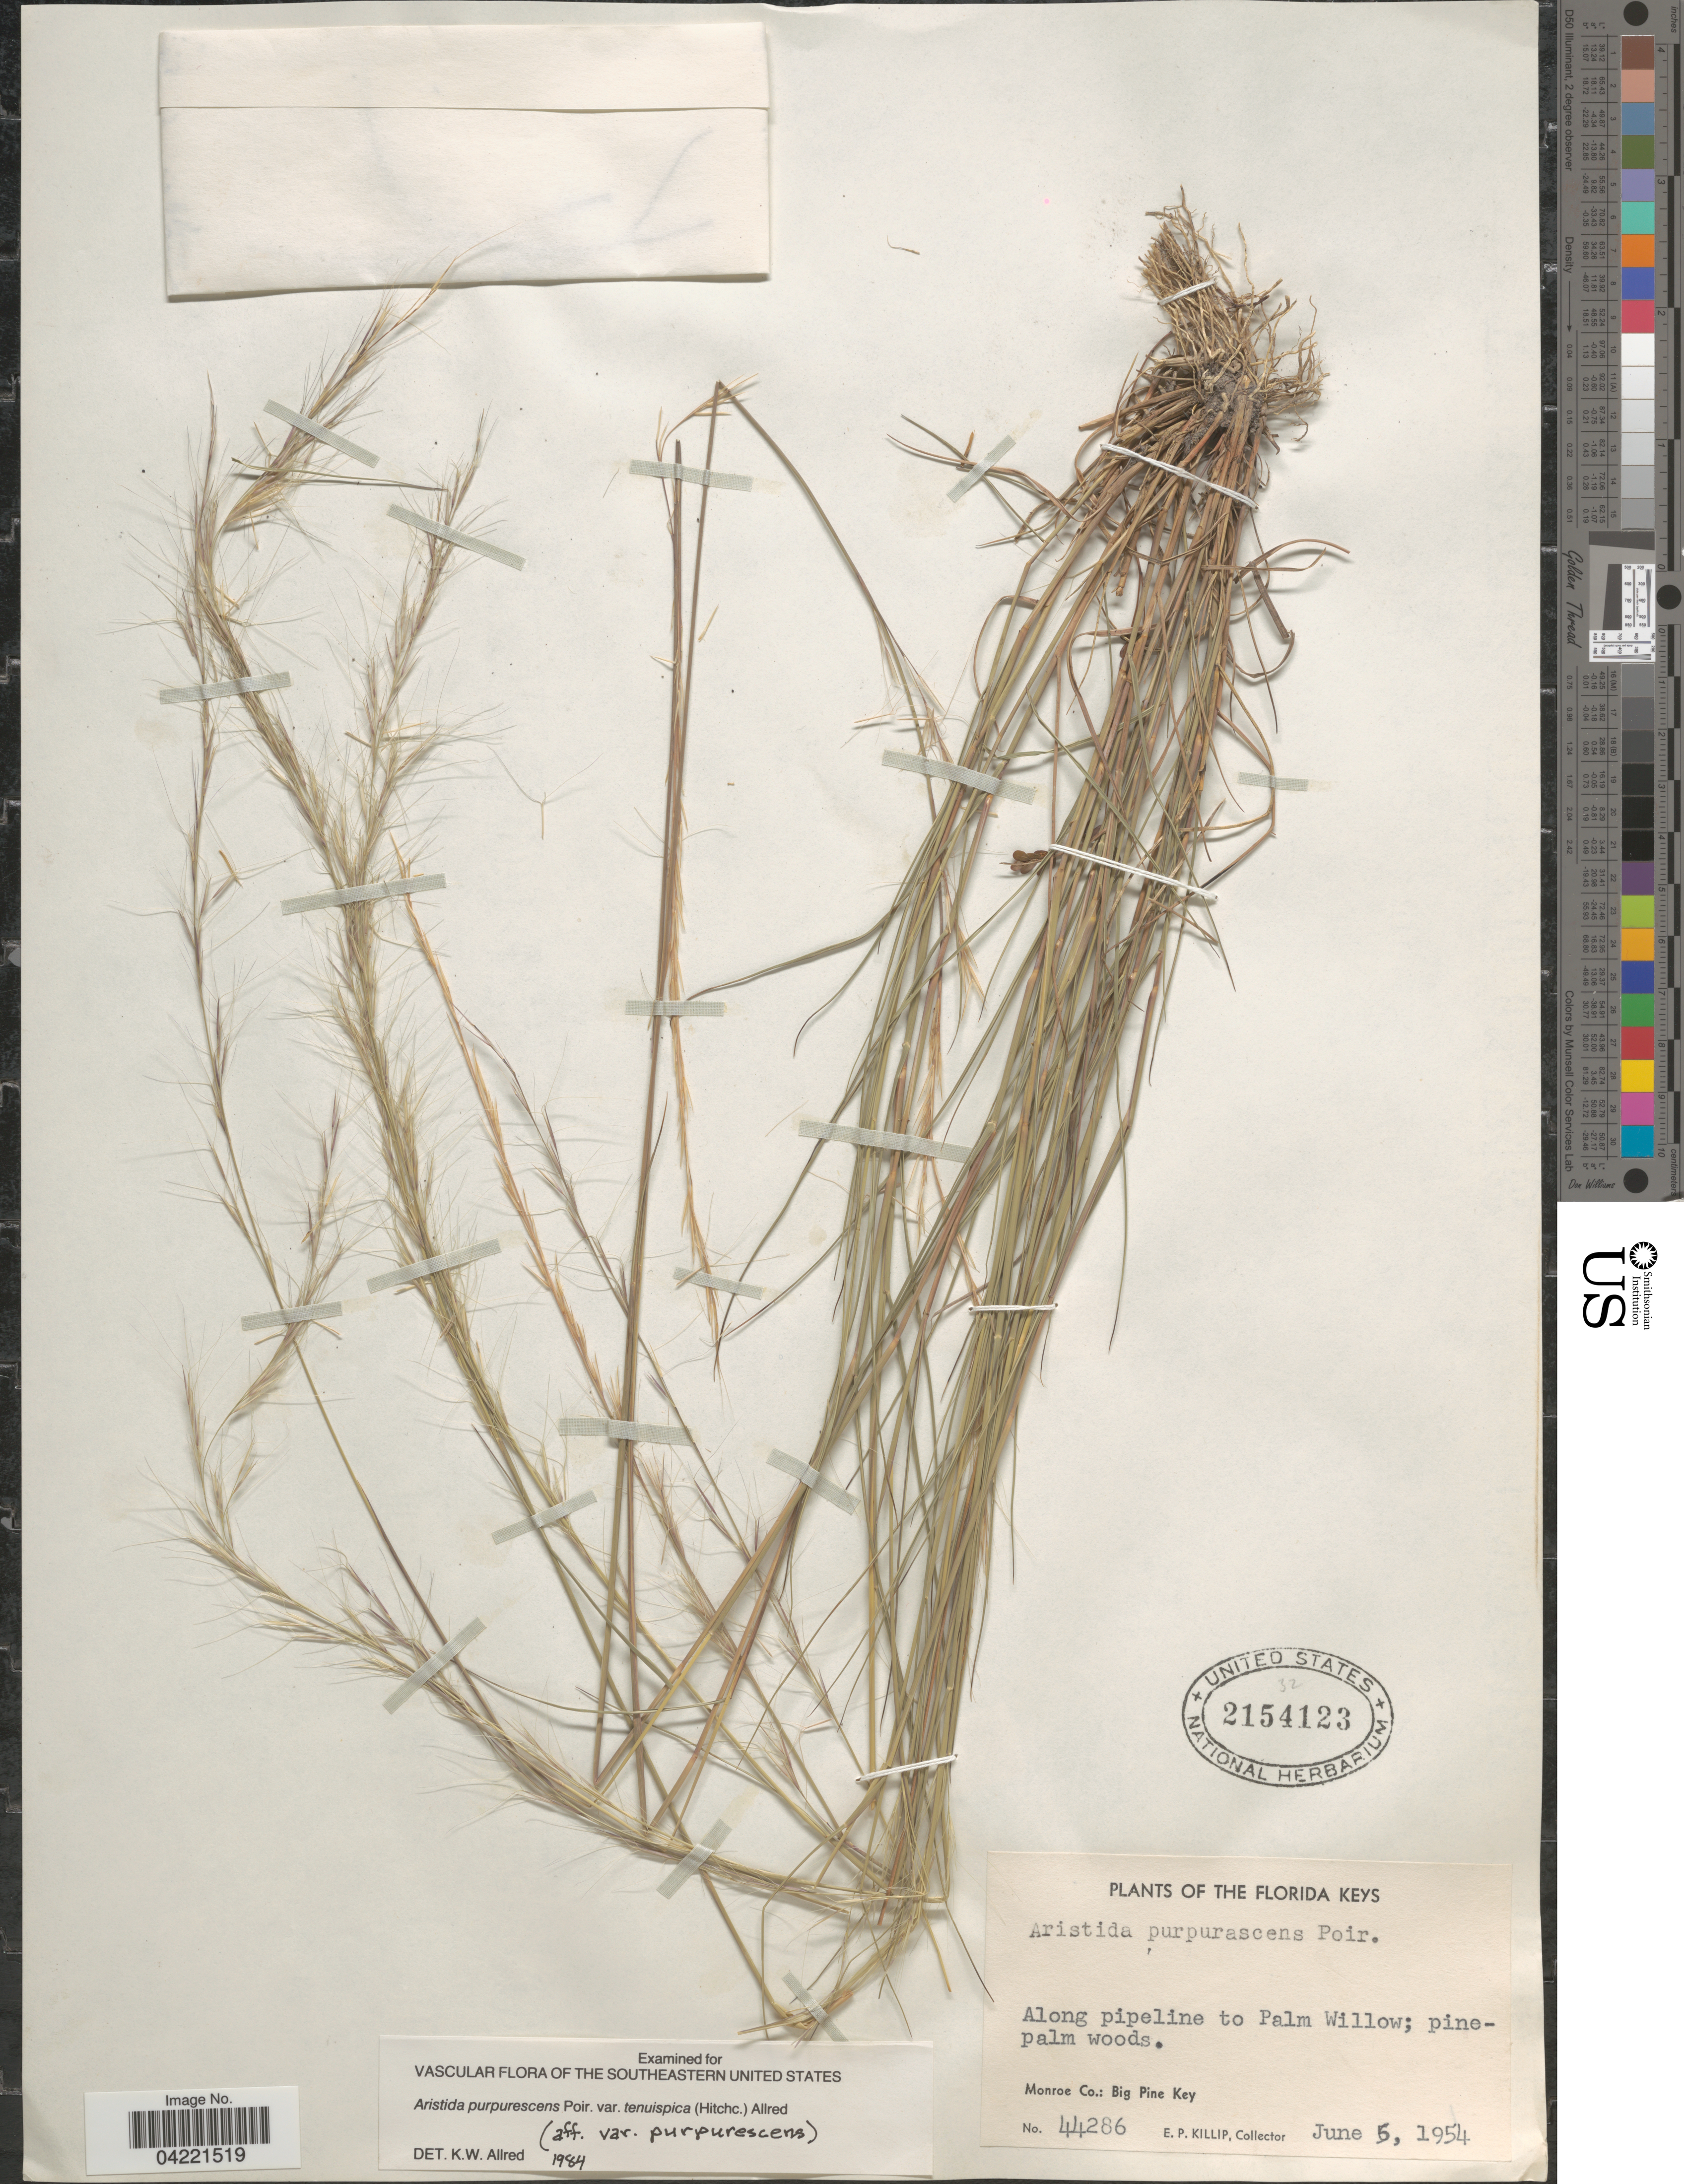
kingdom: Plantae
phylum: Tracheophyta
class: Liliopsida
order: Poales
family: Poaceae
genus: Aristida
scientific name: Aristida purpurascens var. tenuispica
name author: (Hitchc.) Allred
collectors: E. P. Killip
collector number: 44286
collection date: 1954-06-05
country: United States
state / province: Florida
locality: The Florida Keys. Along pipeline to Palm Willow. Monroe Co.: Big Pine Key.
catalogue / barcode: US 2154123